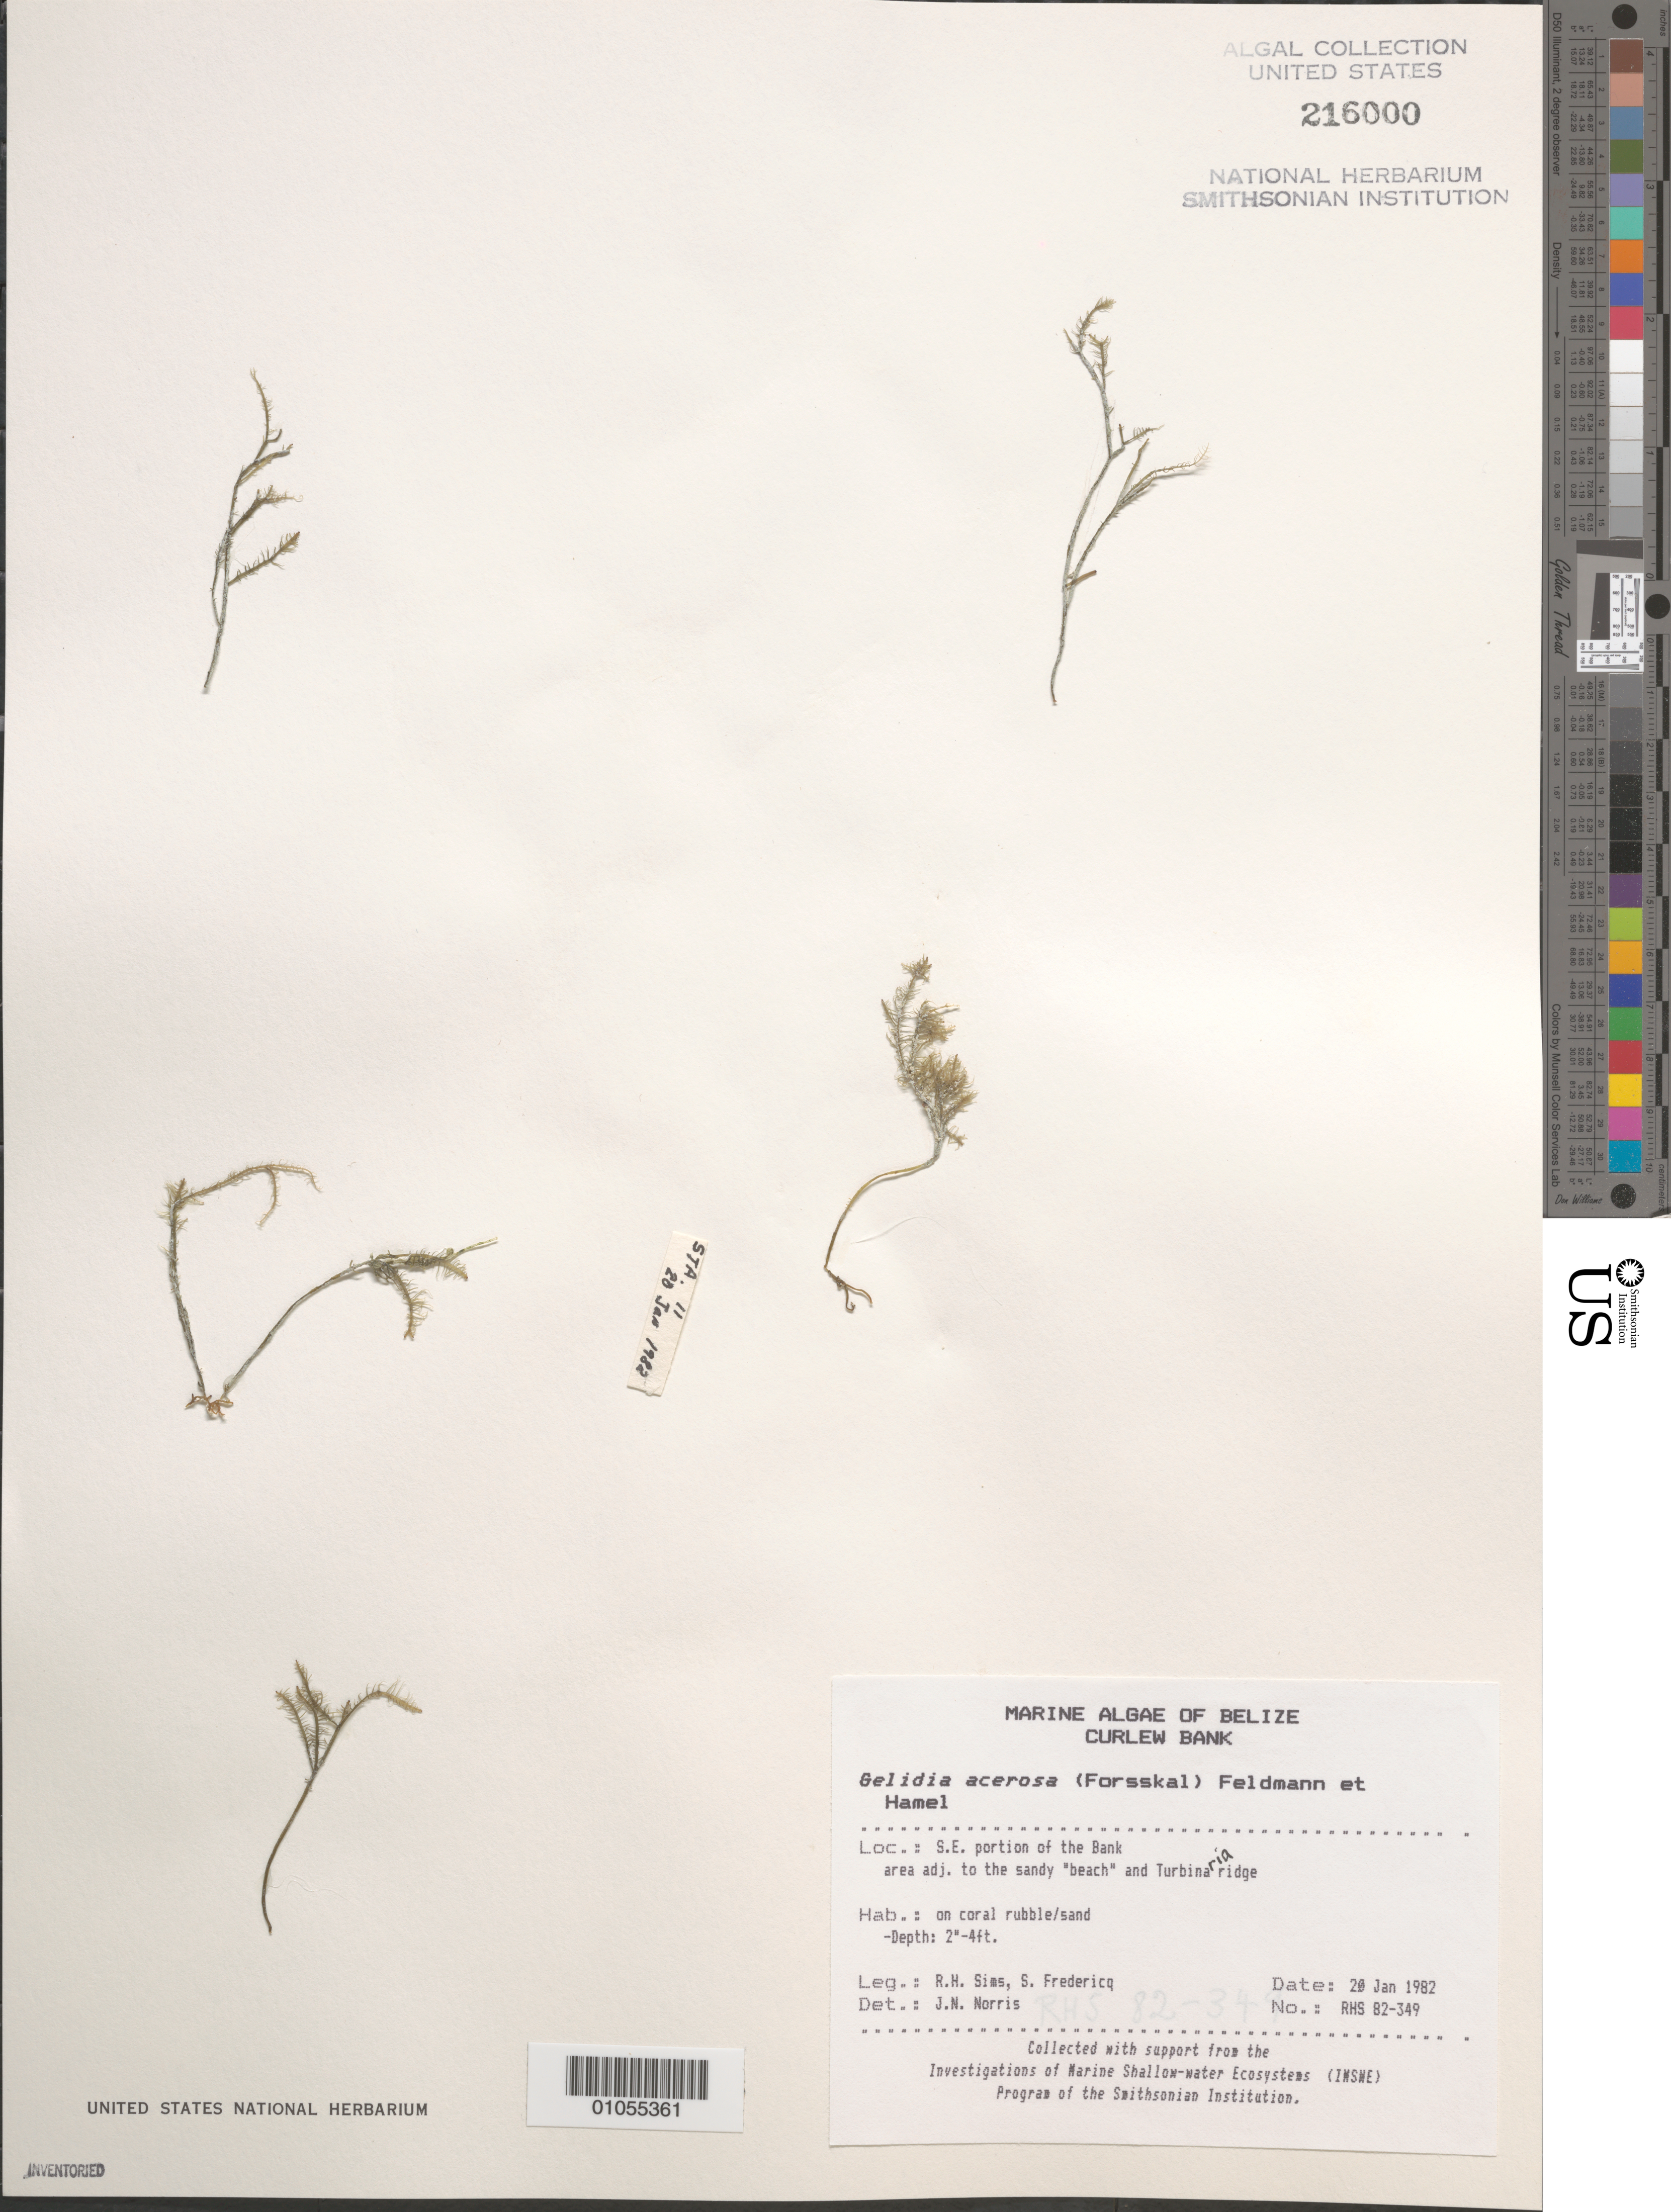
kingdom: Plantae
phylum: Rhodophyta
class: Florideophyceae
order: Gelidiales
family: Gelidiellaceae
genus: Gelidiella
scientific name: Gelidiella acerosa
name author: (Forssk.) Feldmann & G. Hamel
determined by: Norris, James N.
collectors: R. H. Sims & S. Fredericq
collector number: RHS 82-349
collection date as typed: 20 Jan 1982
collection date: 1982-01-20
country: Belize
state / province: Stann Creek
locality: Curlew Bank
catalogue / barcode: US 216000